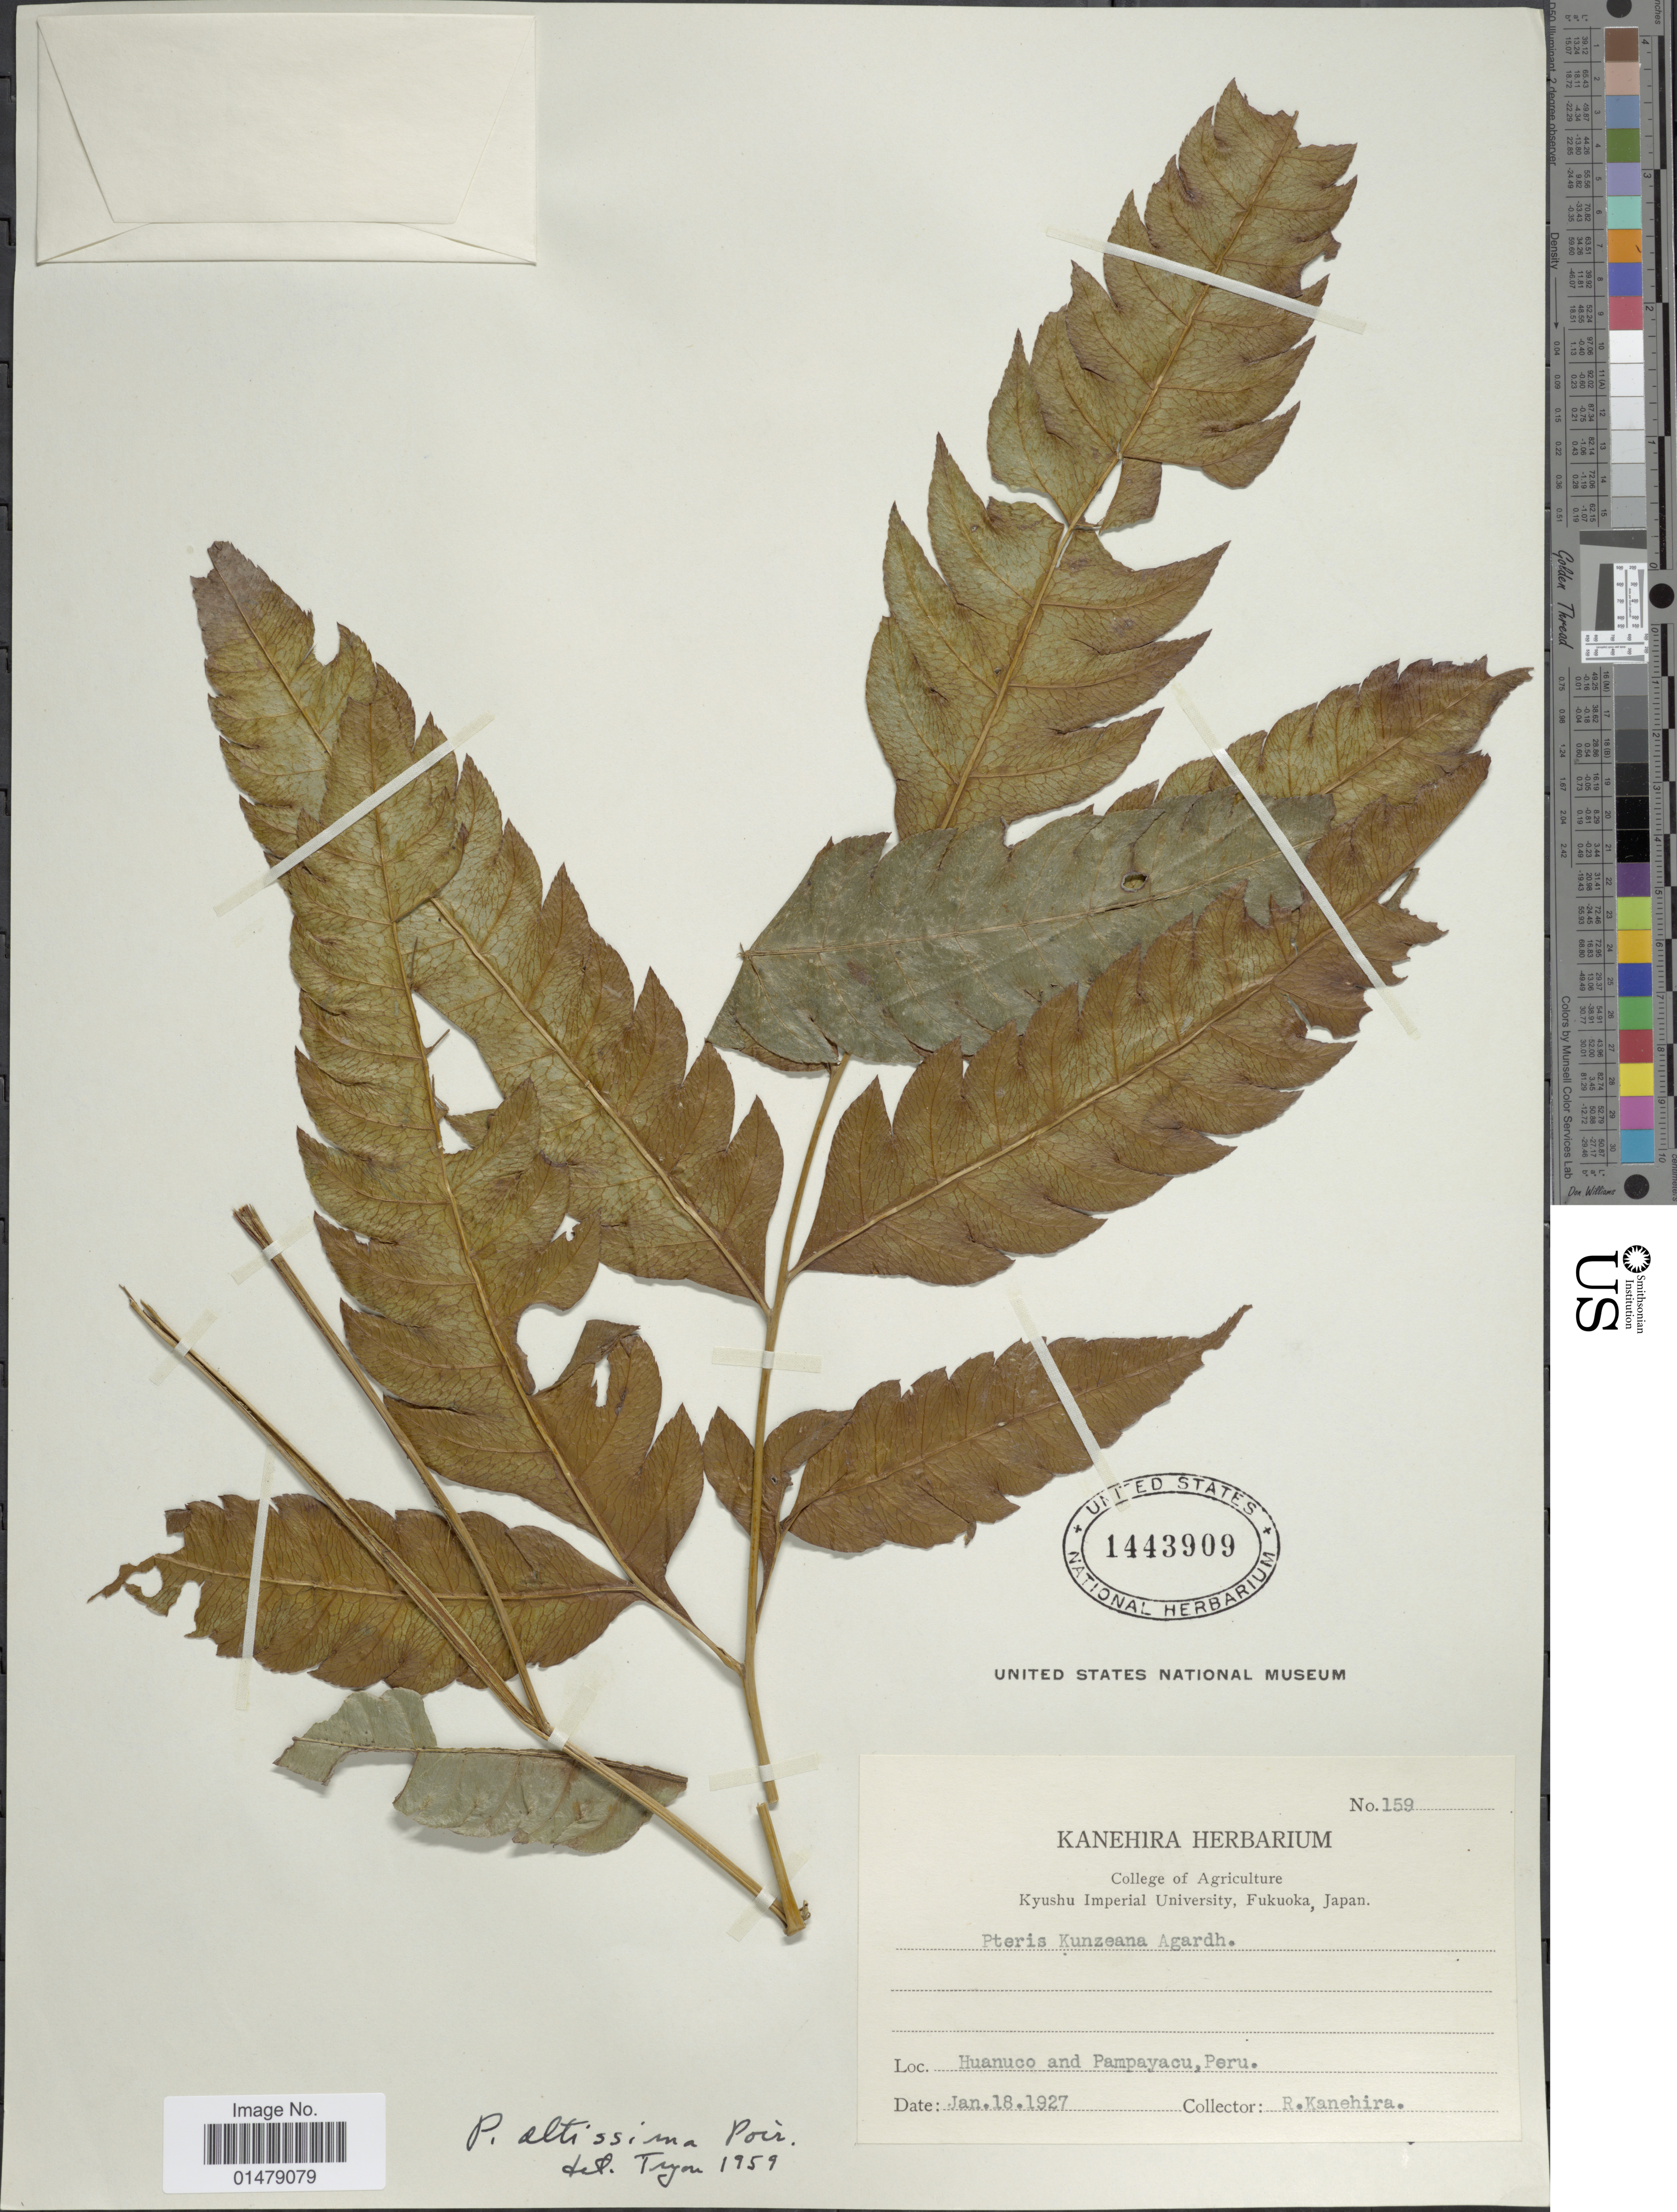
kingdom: Plantae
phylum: Tracheophyta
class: Polypodiopsida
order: Polypodiales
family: Pteridaceae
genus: Pteris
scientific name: Pteris altissima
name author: Poir.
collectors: R. Kanehira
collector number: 159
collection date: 1927-01-18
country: Peru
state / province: Huánuco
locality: Huanuco and Pampayacu.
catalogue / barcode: US 1443909